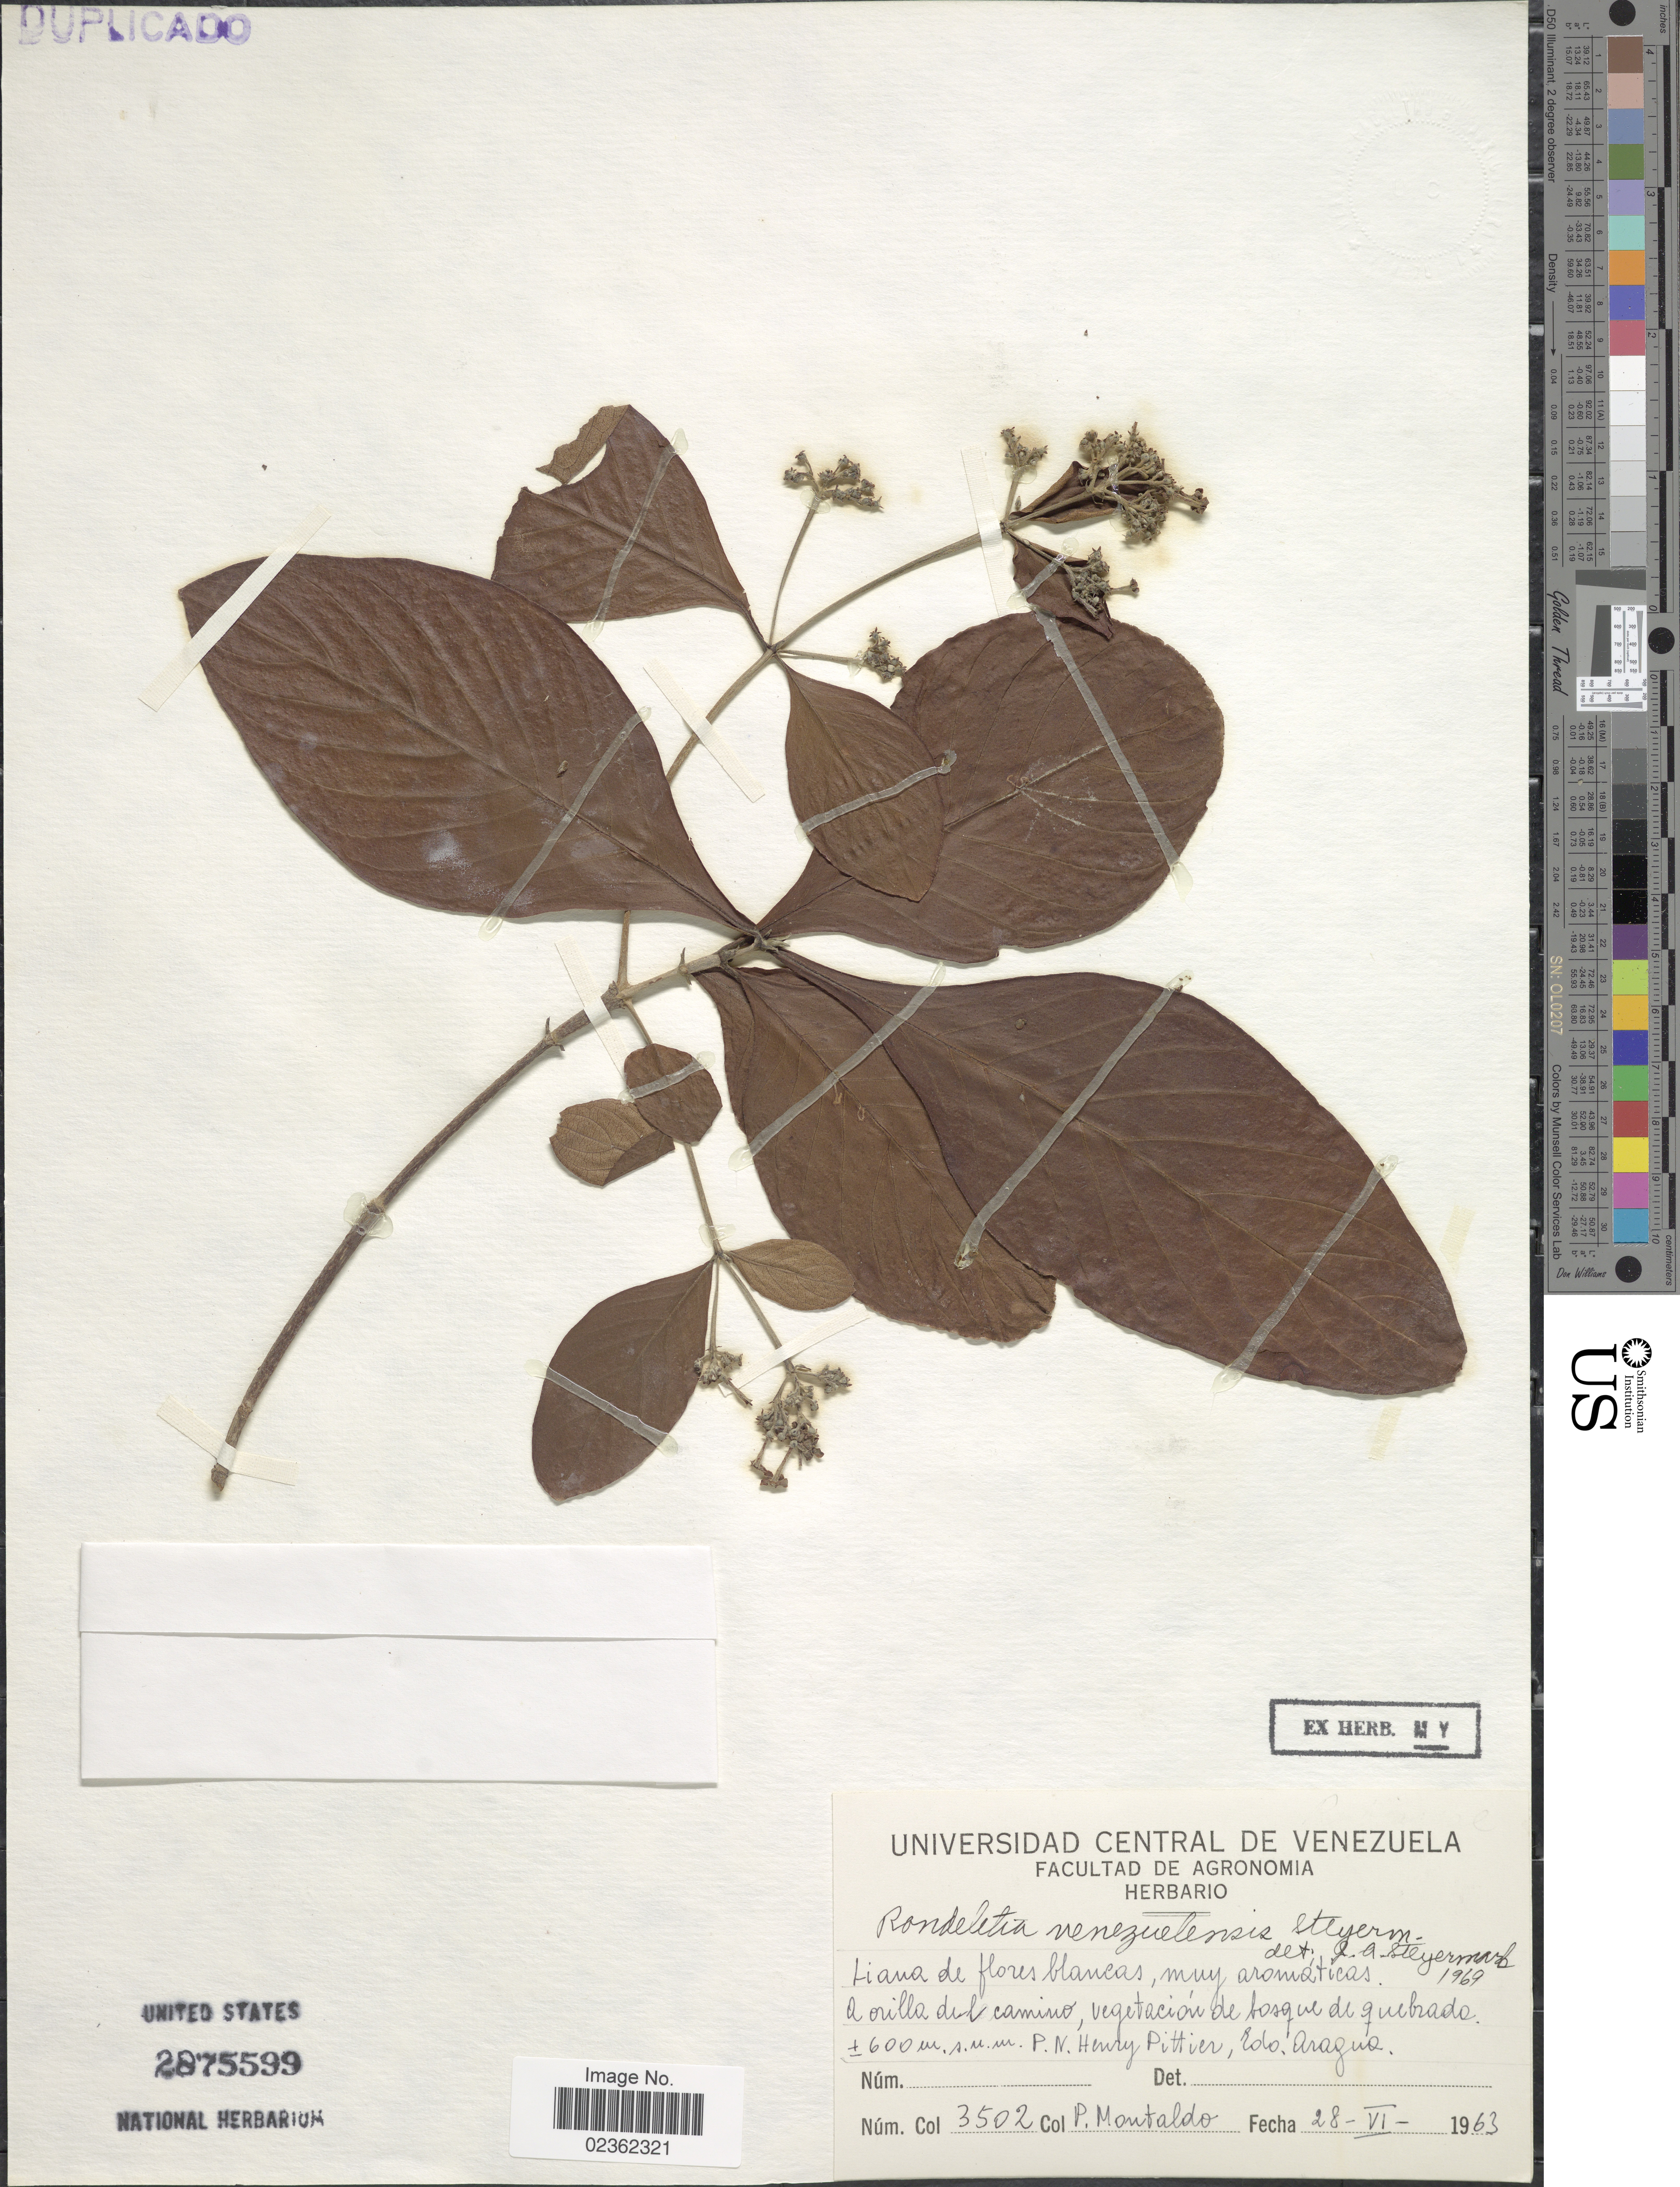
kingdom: Plantae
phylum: Tracheophyta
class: Magnoliopsida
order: Gentianales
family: Rubiaceae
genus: Rondeletia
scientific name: Rondeletia venezuelensis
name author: Steyerm.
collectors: P. Montaldo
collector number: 3502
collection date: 1963-06-28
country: Venezuela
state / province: Aragua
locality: A orilla del camino, vegetacion de bosque de quebrado, P.N. Henry Pittier.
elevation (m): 600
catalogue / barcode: US 2875599